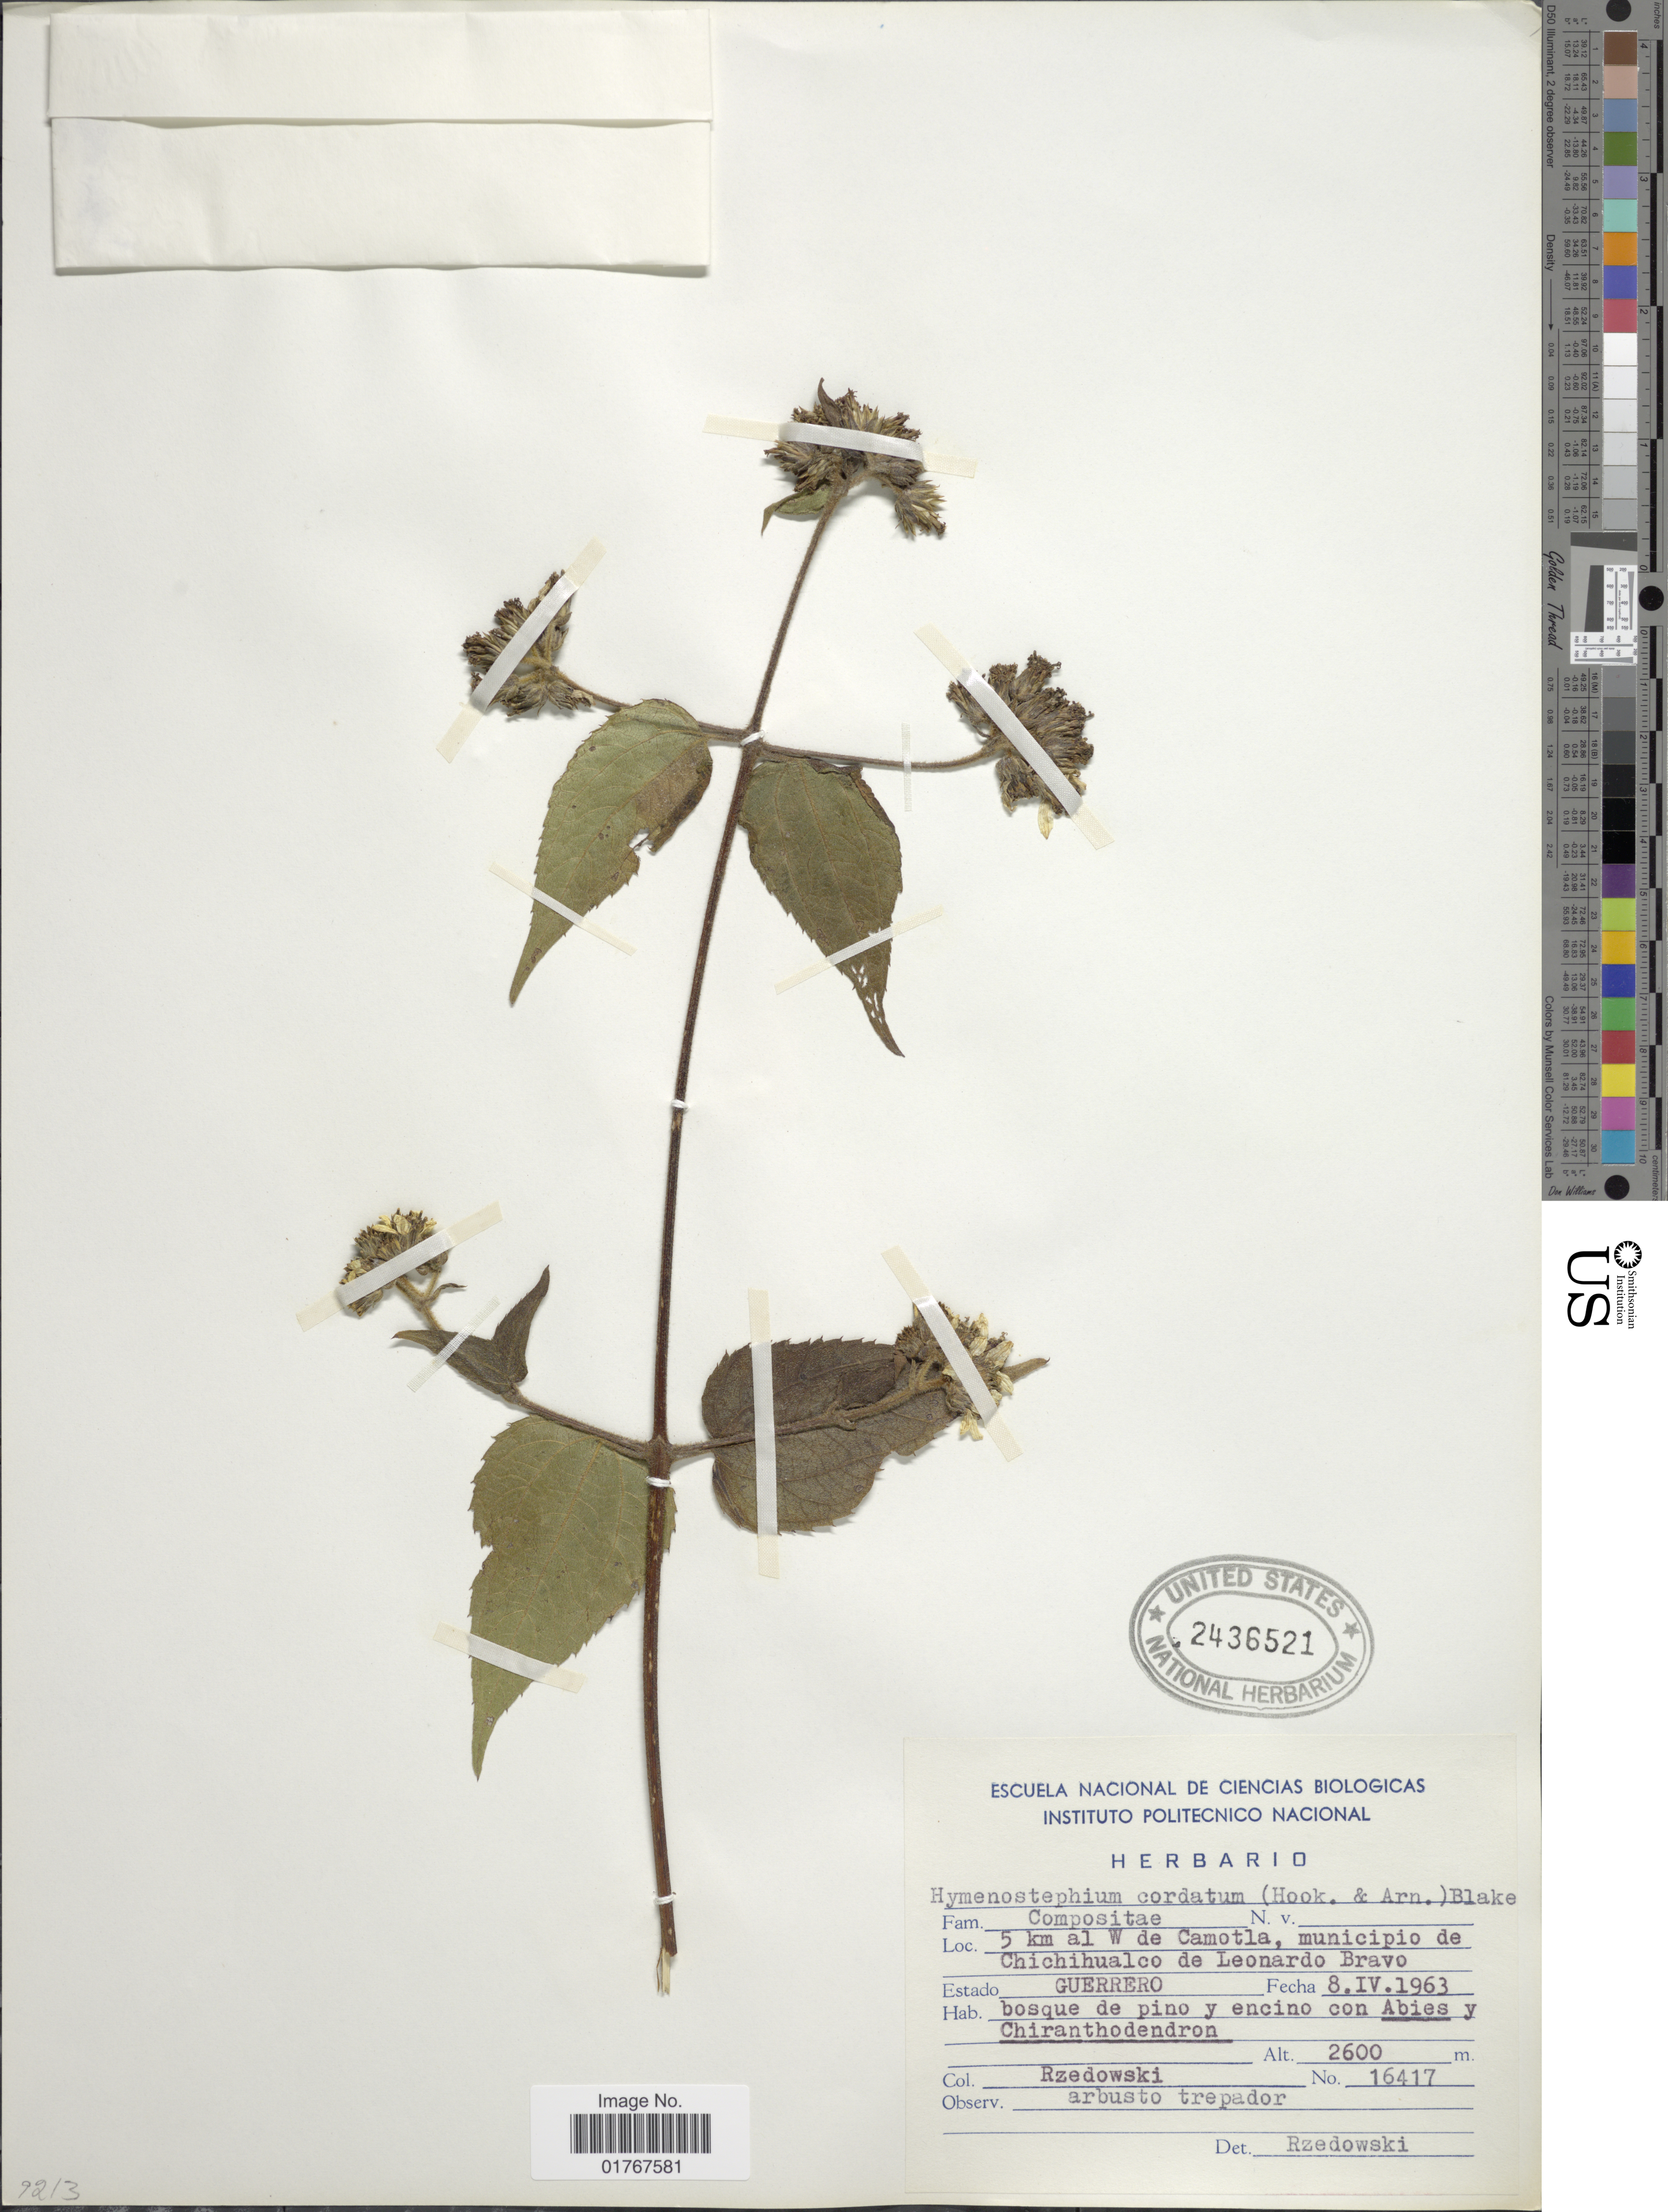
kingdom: Plantae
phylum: Tracheophyta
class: Magnoliopsida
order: Asterales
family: Asteraceae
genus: Viguiera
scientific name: Viguiera cordata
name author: (Hook. & Arn.) D'Arcy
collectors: Rzedowski, --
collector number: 16417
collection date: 1963-04-08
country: Mexico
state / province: Guerrero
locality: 5 km al W de Leonardo Bravo, municpio de Chichihualco de Leonardo Bravo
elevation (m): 2600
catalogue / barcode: US 2436521